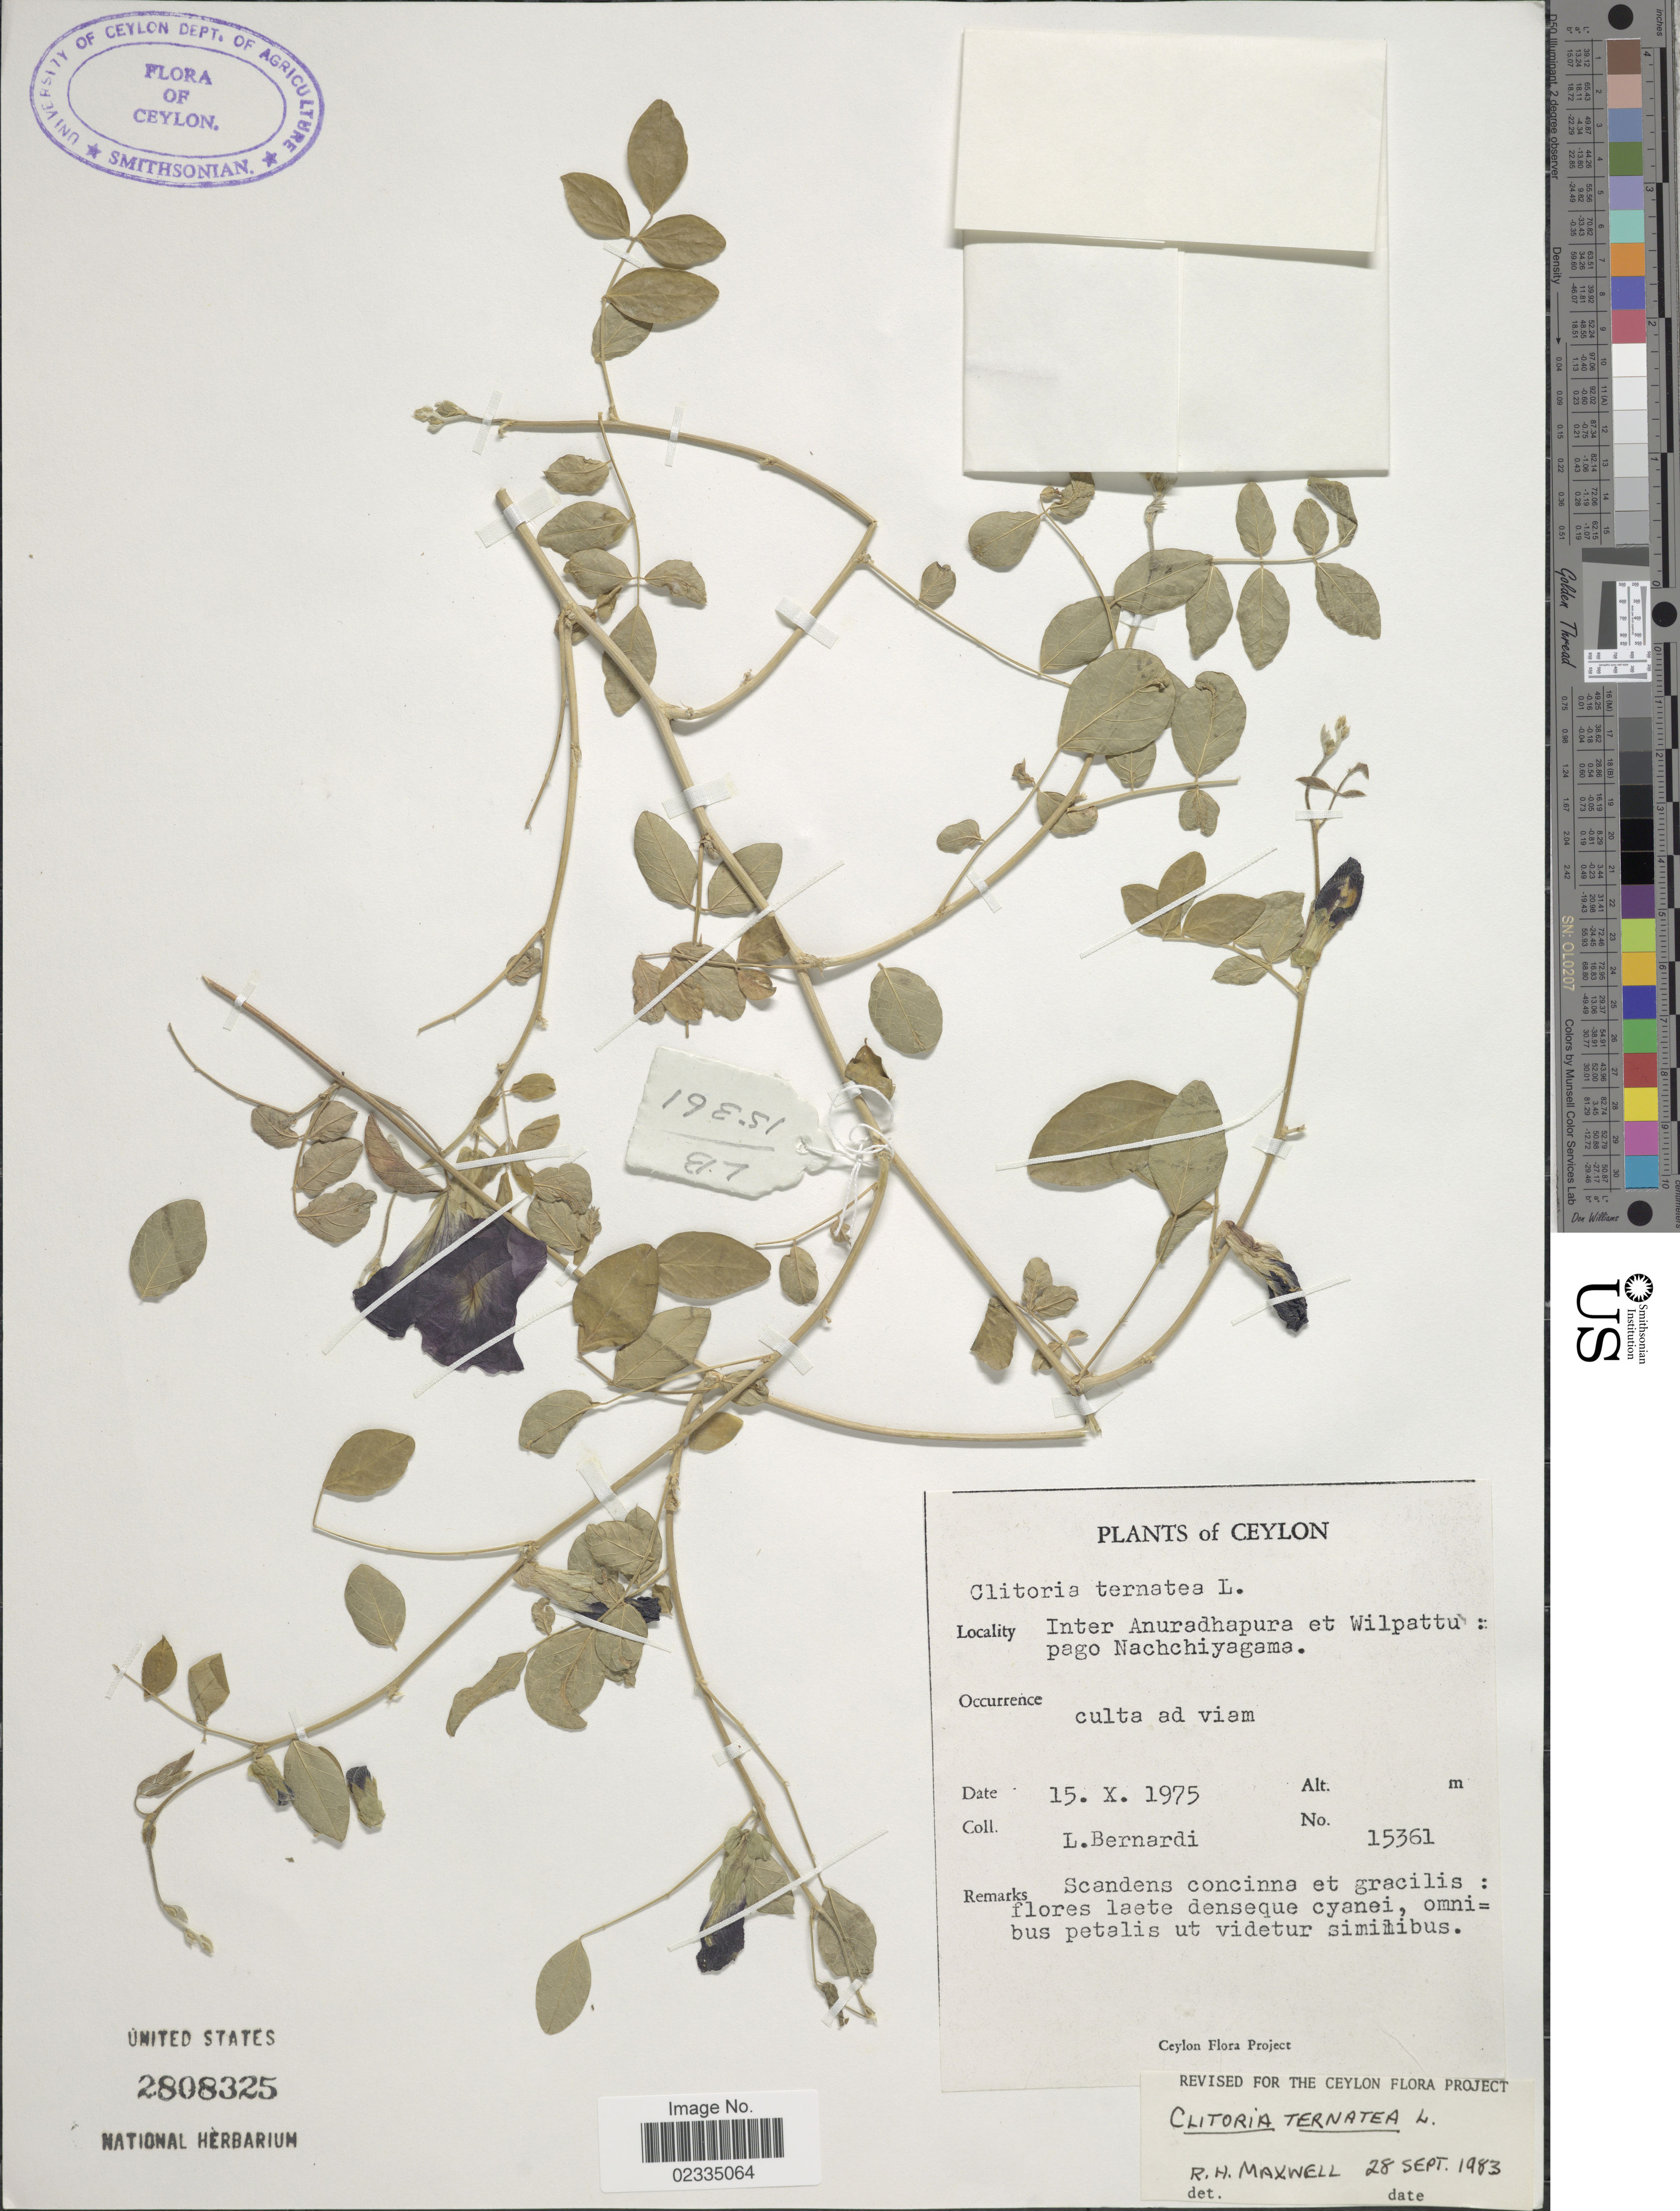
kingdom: Plantae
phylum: Tracheophyta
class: Magnoliopsida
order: Fabales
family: Fabaceae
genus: Clitoria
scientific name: Clitoria ternatea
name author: L.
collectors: L. Bernardi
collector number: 15361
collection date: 1975-10-15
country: Sri Lanka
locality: Ceylon, Inter Anuradhapura et Wilpattu: pago Nachchiyagama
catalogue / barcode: US 2808325